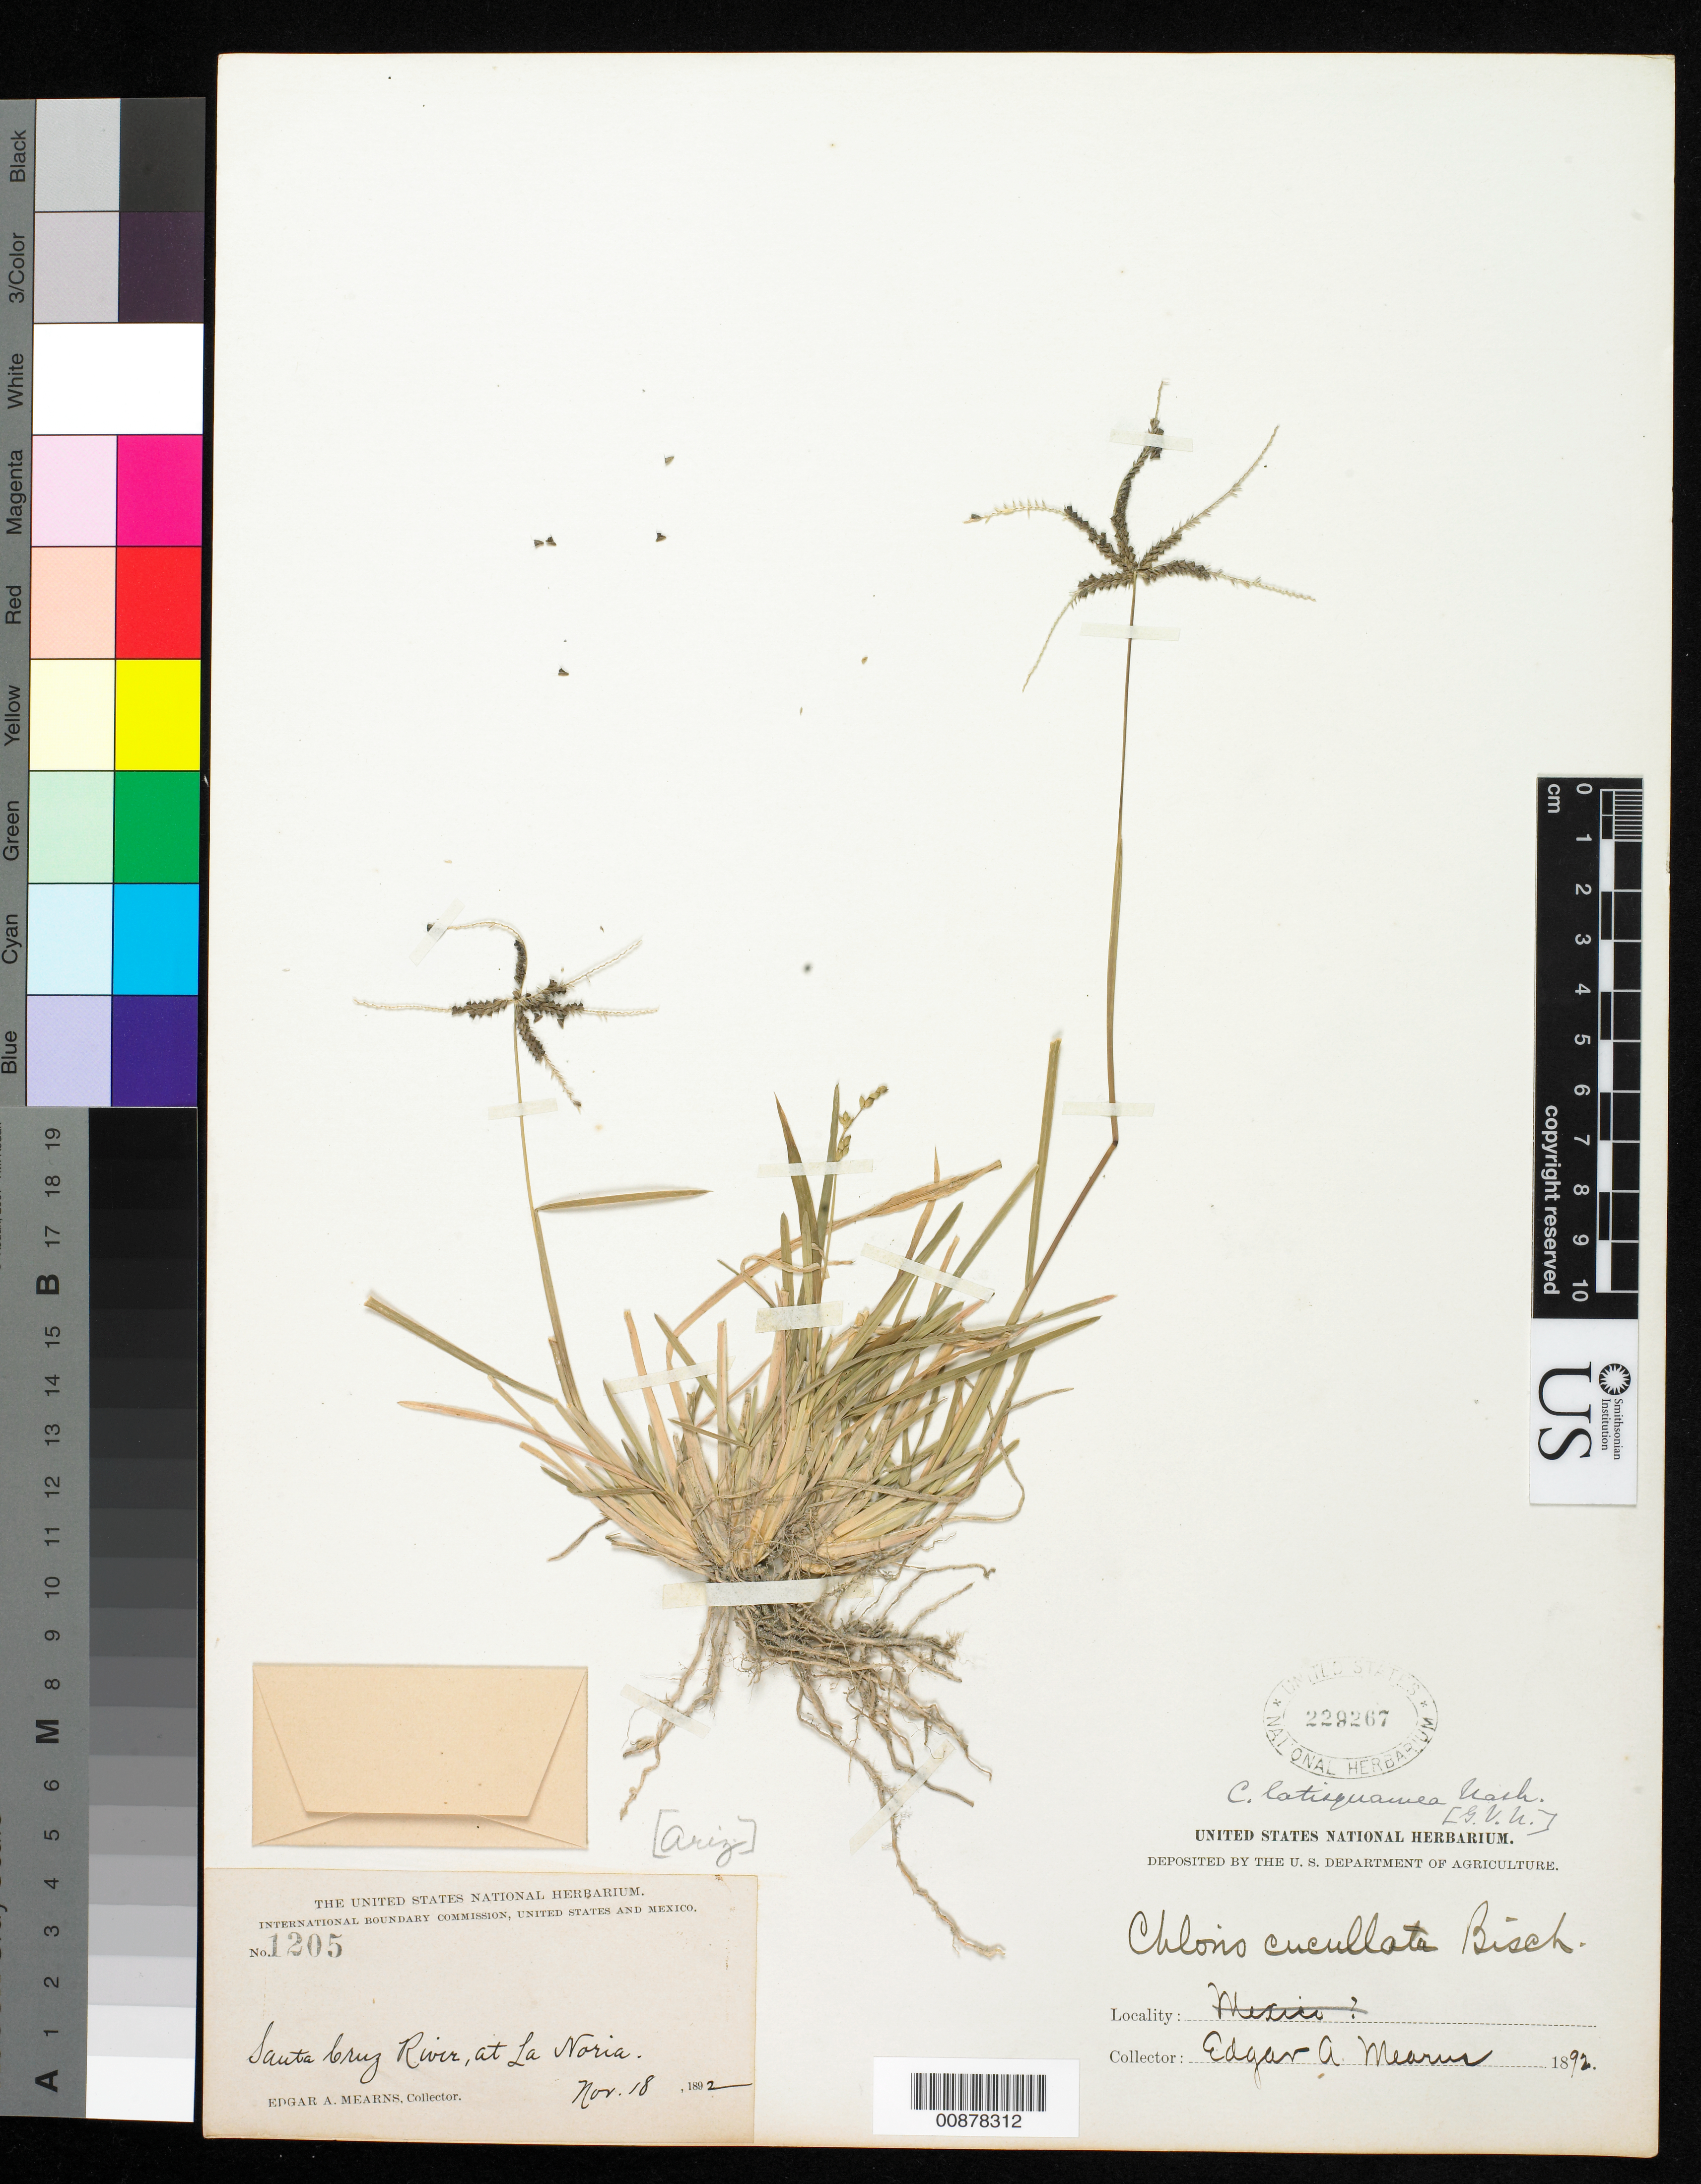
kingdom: Plantae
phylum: Tracheophyta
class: Liliopsida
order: Poales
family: Poaceae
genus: Chloris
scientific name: Chloris latisquamea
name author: Nash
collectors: E. A. Mearns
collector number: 1205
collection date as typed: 18 Nov 1892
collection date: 1892-11-18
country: United States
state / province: Arizona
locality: Santa Cruz River, at La Noria.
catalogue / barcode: US 229267